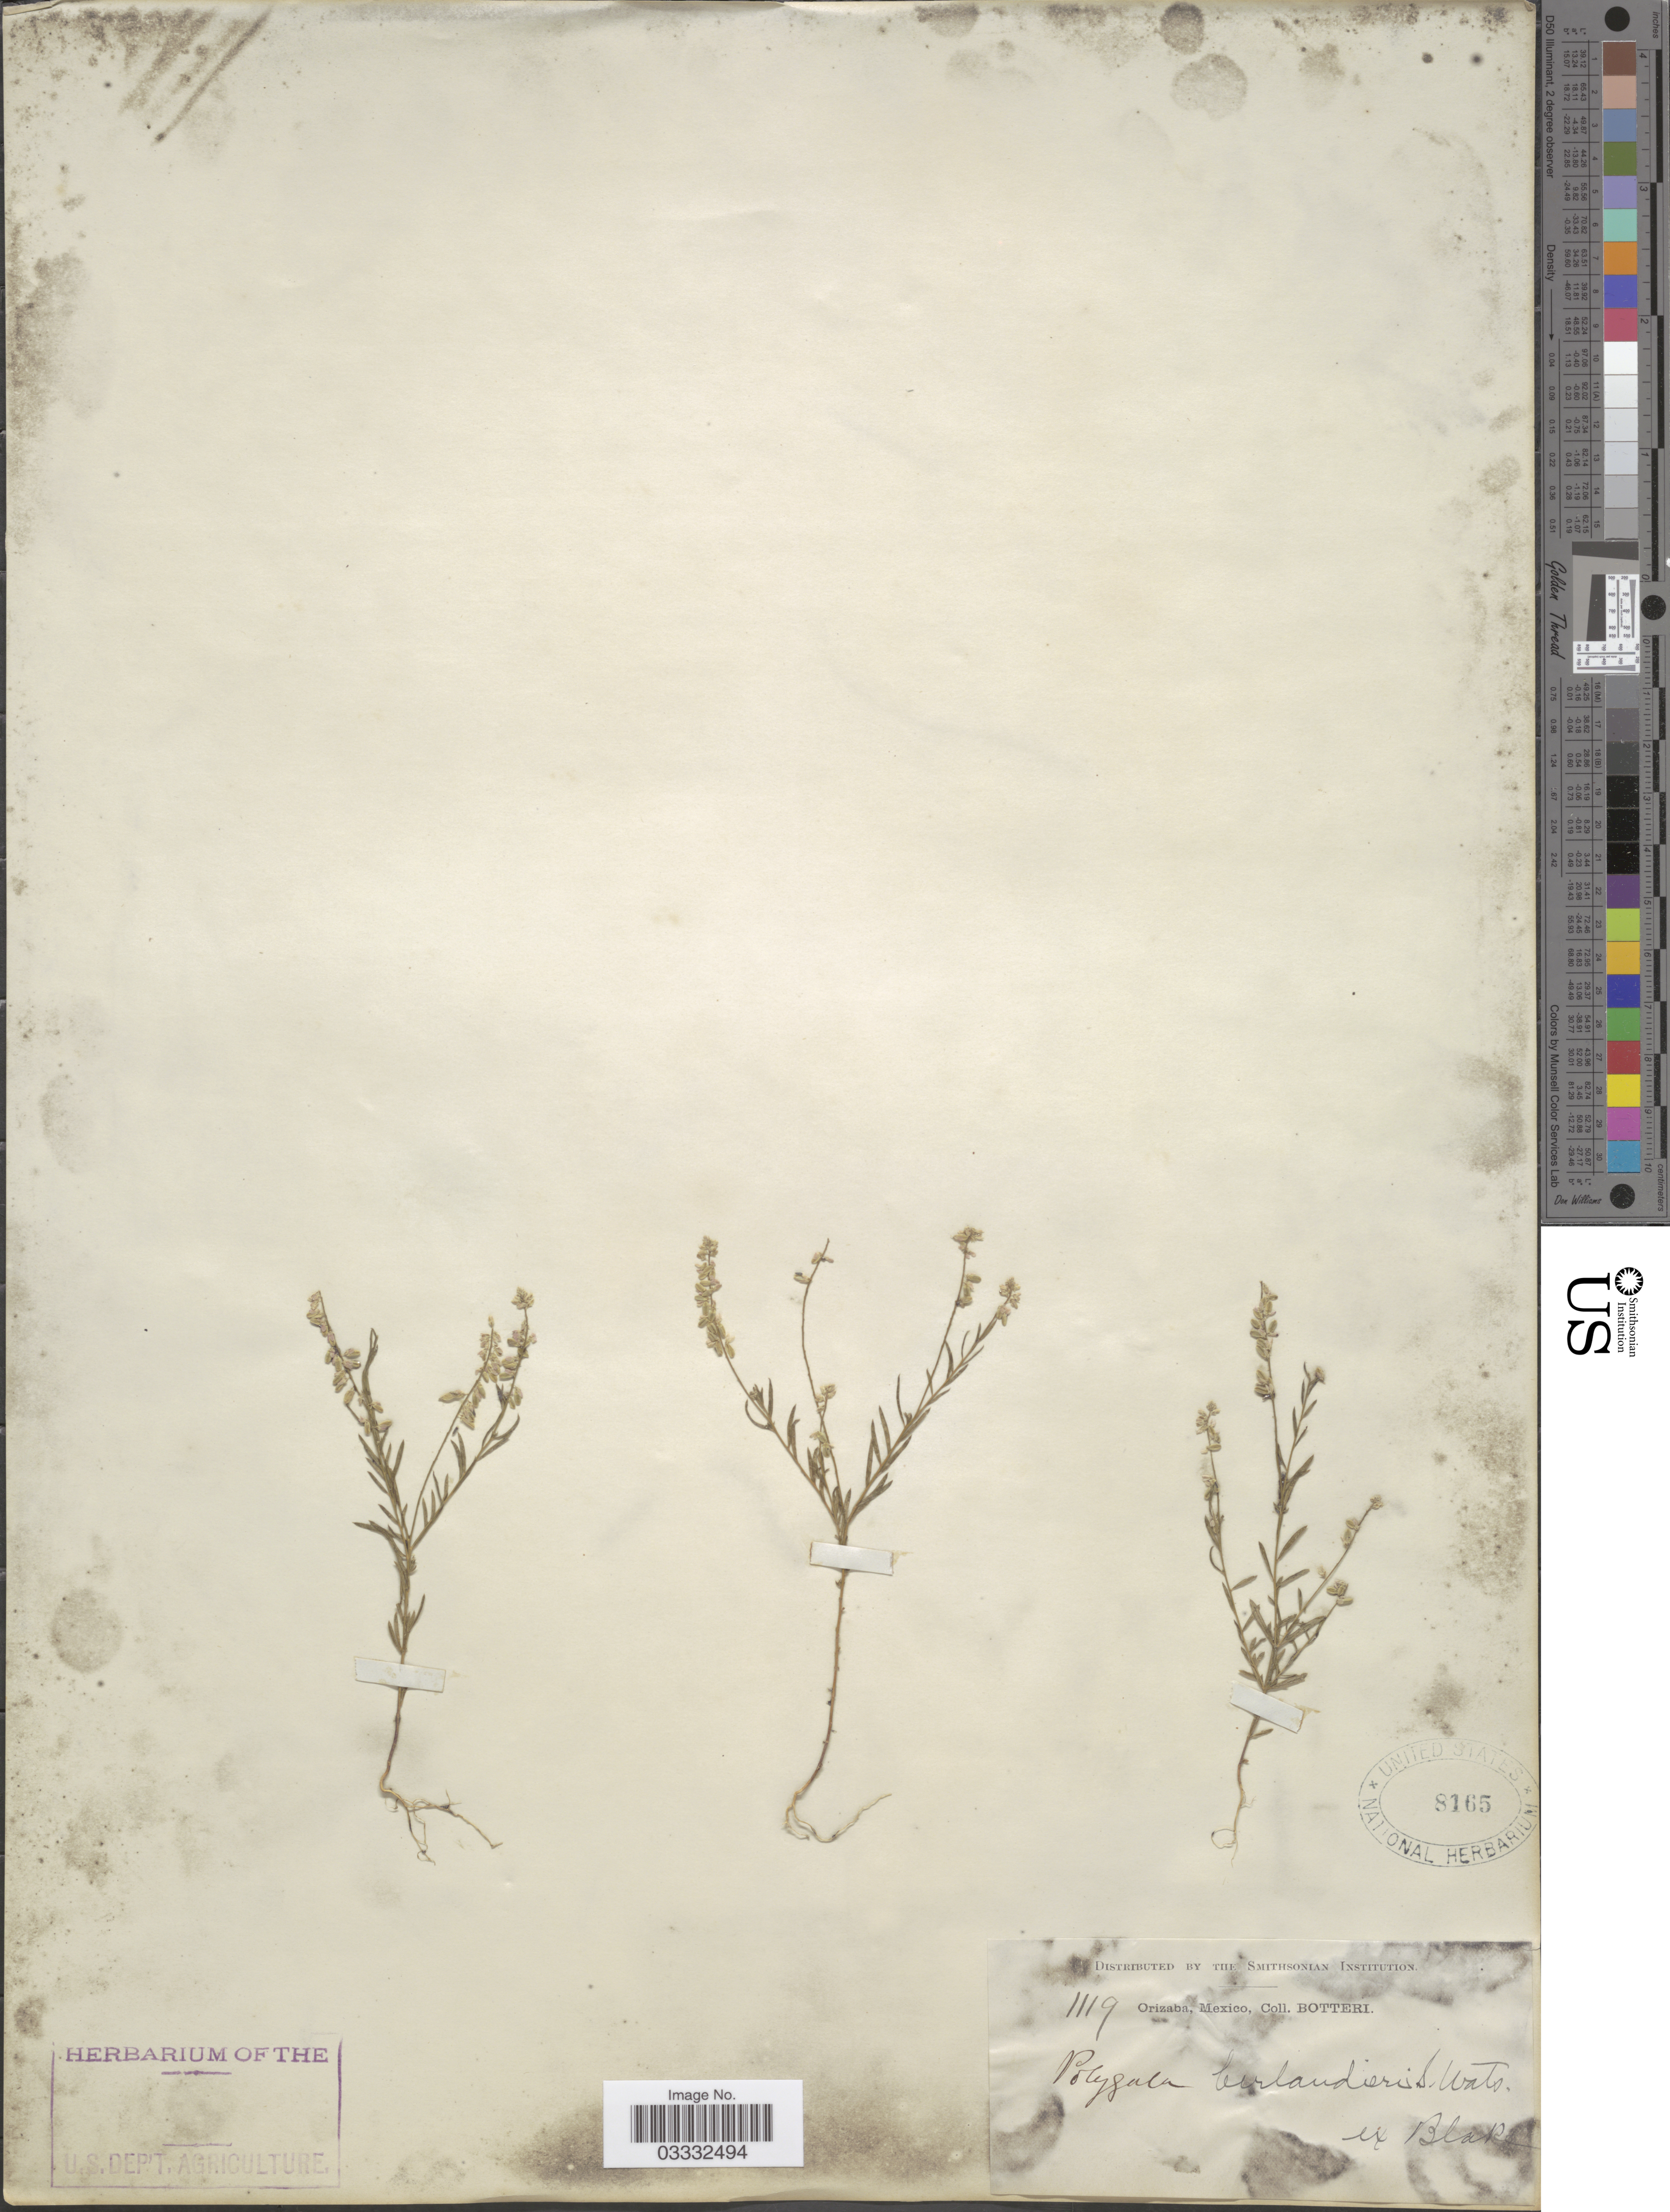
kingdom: Plantae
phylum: Tracheophyta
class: Magnoliopsida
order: Fabales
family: Polygalaceae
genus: Polygala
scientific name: Polygala berlandieri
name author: S. Watson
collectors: -. Botteri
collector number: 1119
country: Mexico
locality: Orizaba.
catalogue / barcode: US 8165